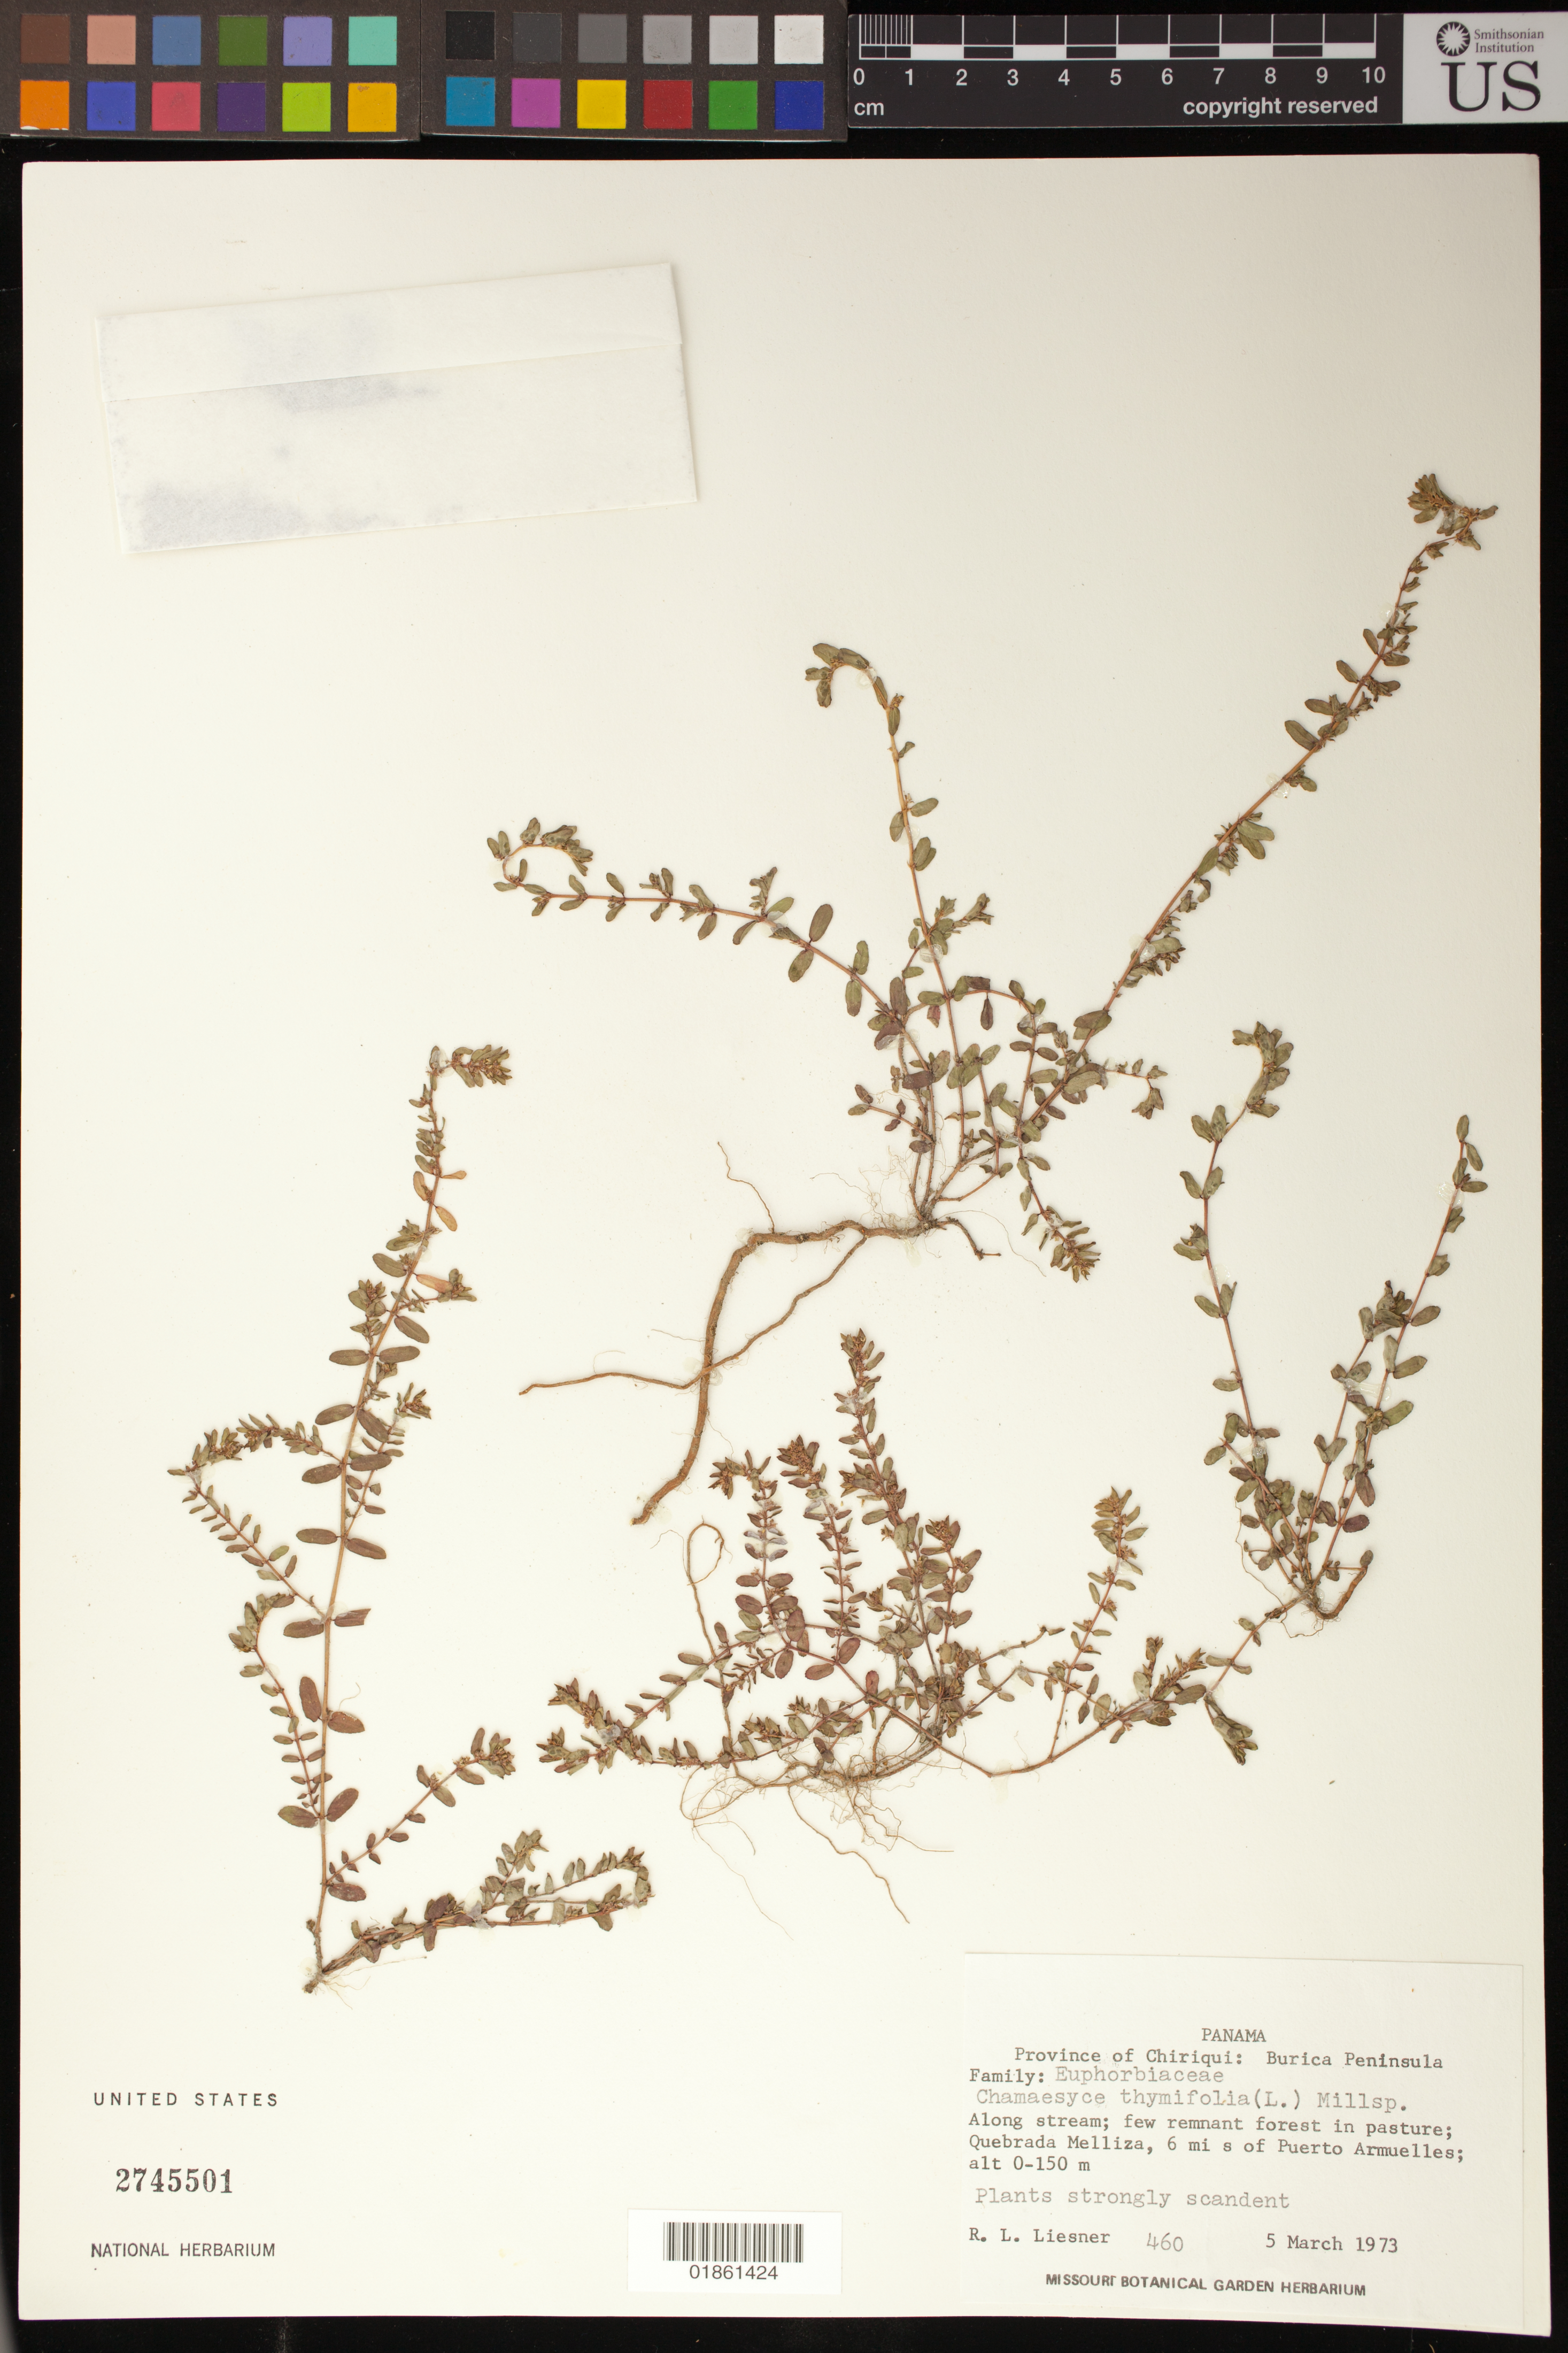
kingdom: Plantae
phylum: Tracheophyta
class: Magnoliopsida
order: Malpighiales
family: Euphorbiaceae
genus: Euphorbia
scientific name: Euphorbia thymifolia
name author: L.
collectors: R. L. Liesner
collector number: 460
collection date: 1973-03-05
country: Panama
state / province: Chiriquí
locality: Burica Peninsula; Along stream; few remnant forest in pasture; Quebrada Melliza, 6 mi s of Puerto Armuelles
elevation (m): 0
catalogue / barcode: US 2745501